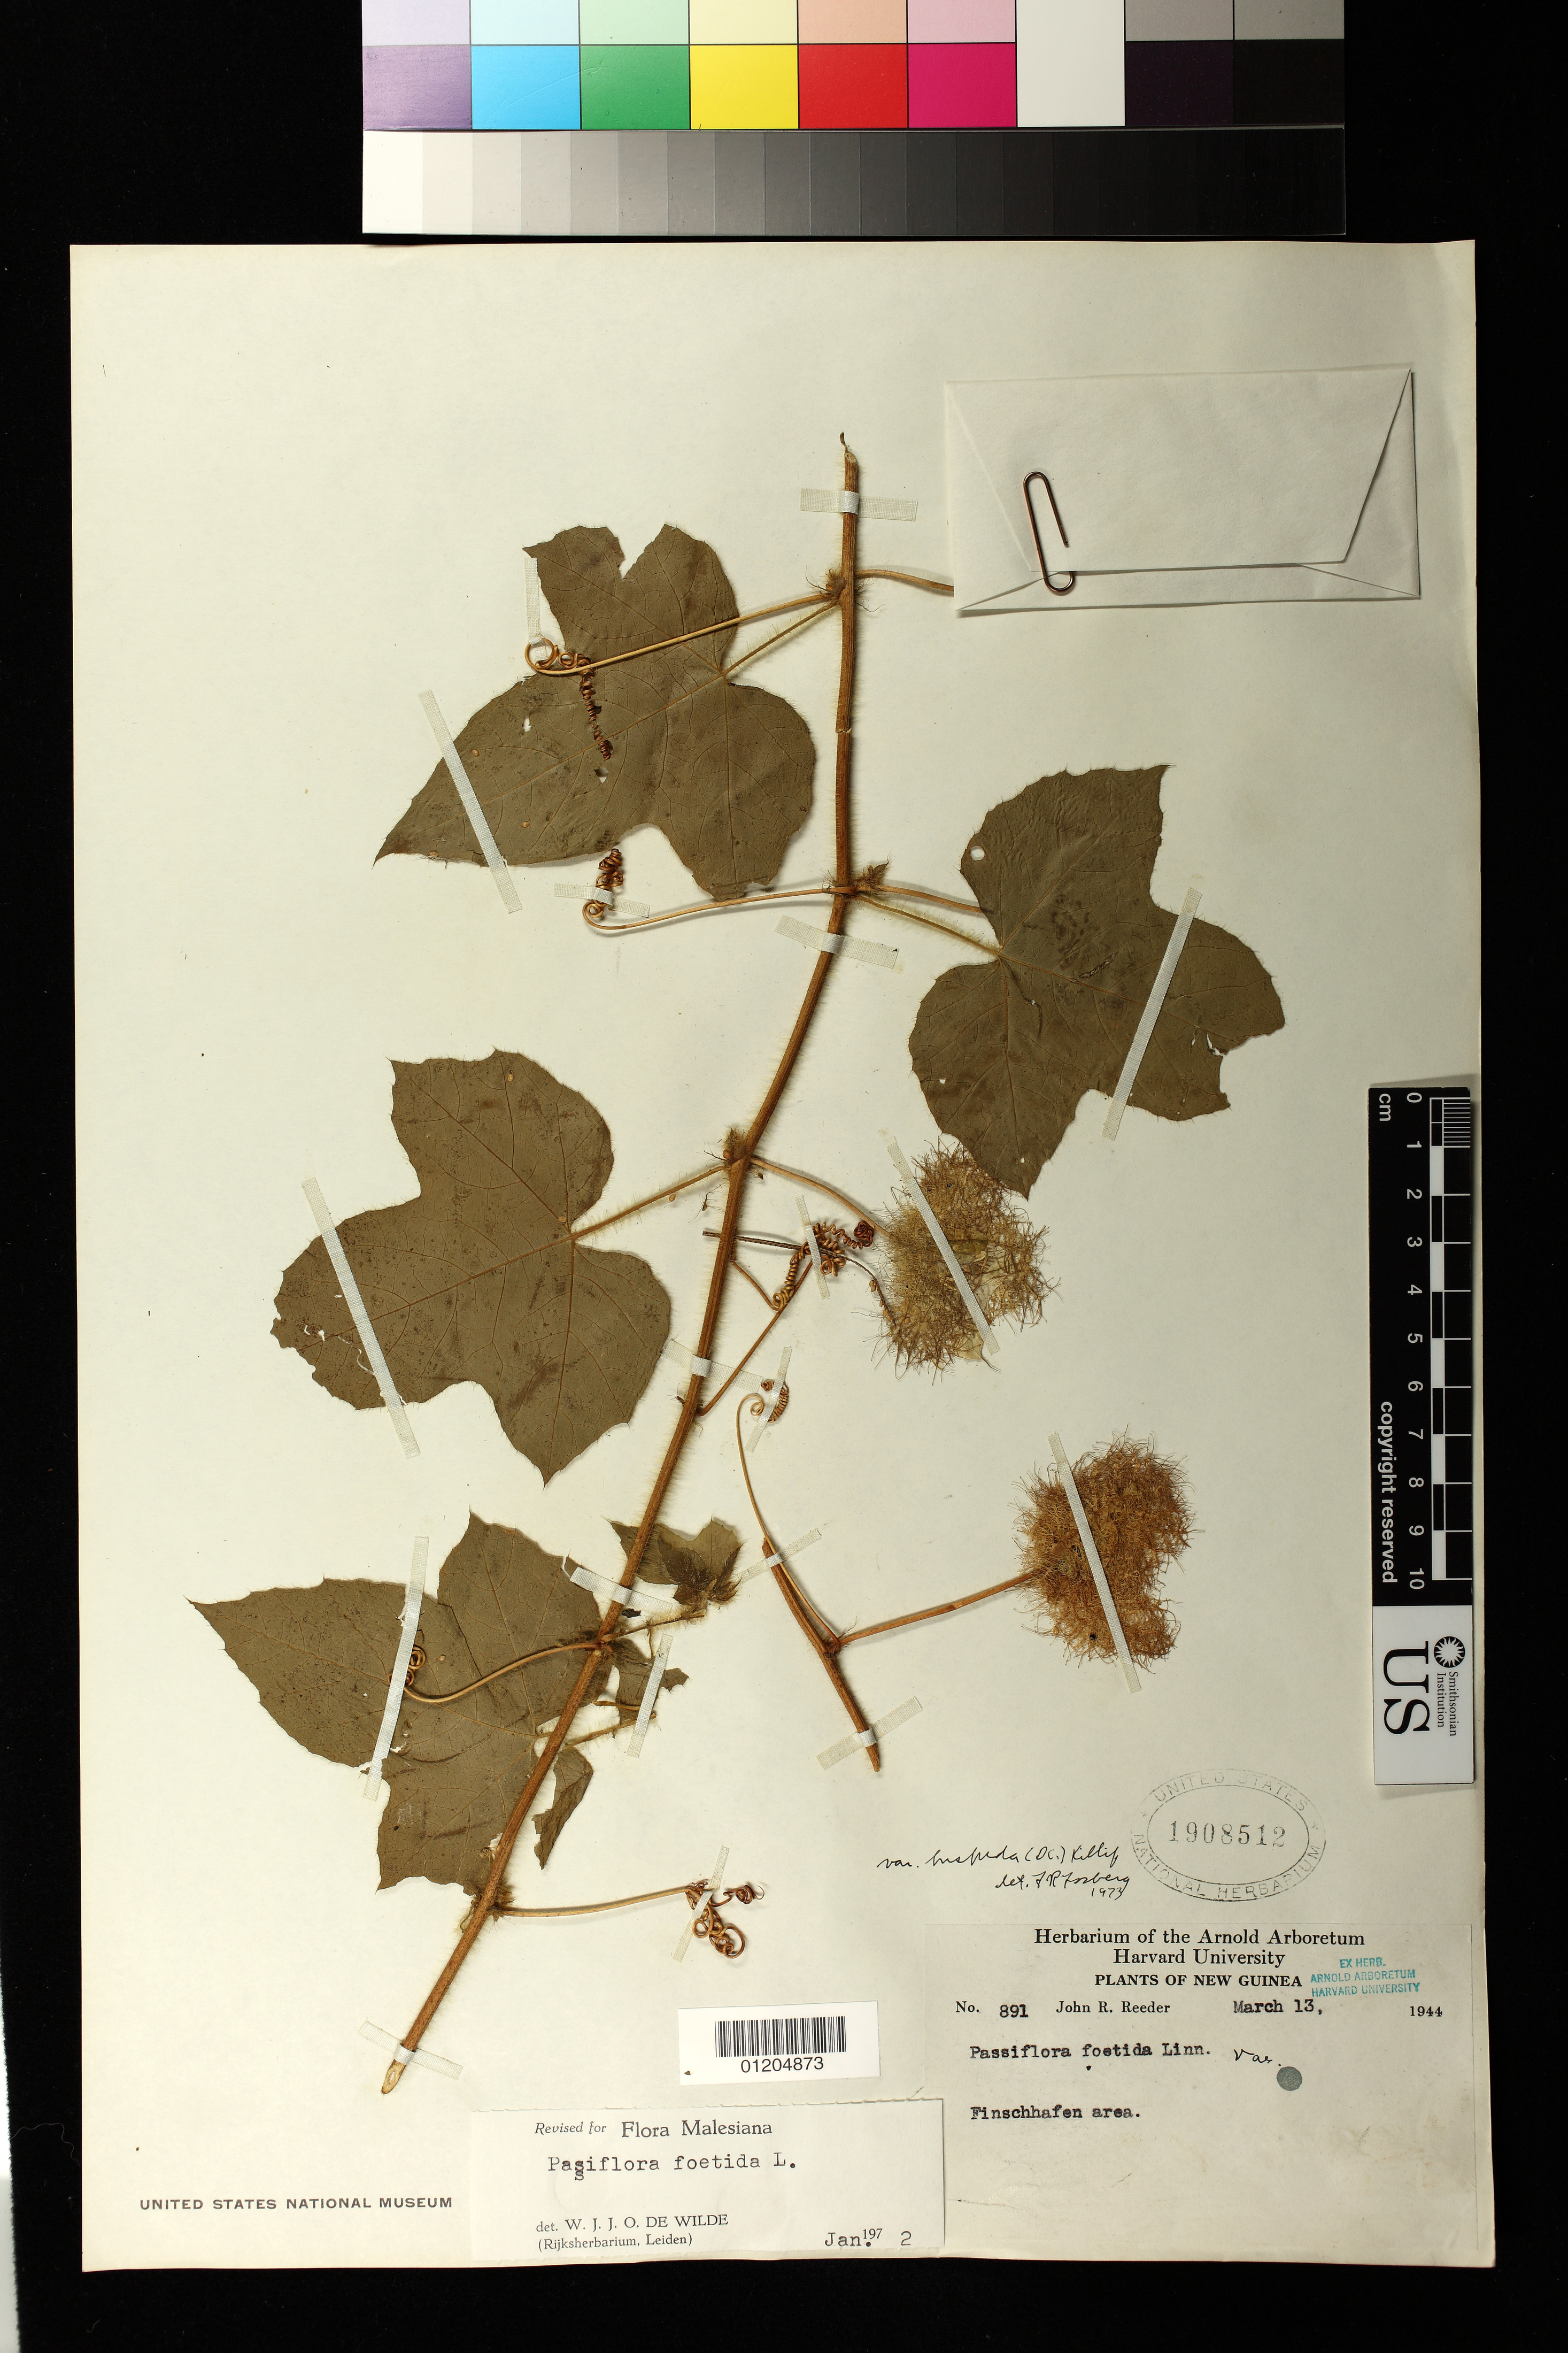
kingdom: Plantae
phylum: Tracheophyta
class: Magnoliopsida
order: Malpighiales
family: Passifloraceae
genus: Passiflora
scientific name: Passiflora foetida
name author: L.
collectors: J. R. Reeder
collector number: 891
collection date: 1944-03-13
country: Papua New Guinea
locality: Finschhafen area.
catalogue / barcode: US 1908512